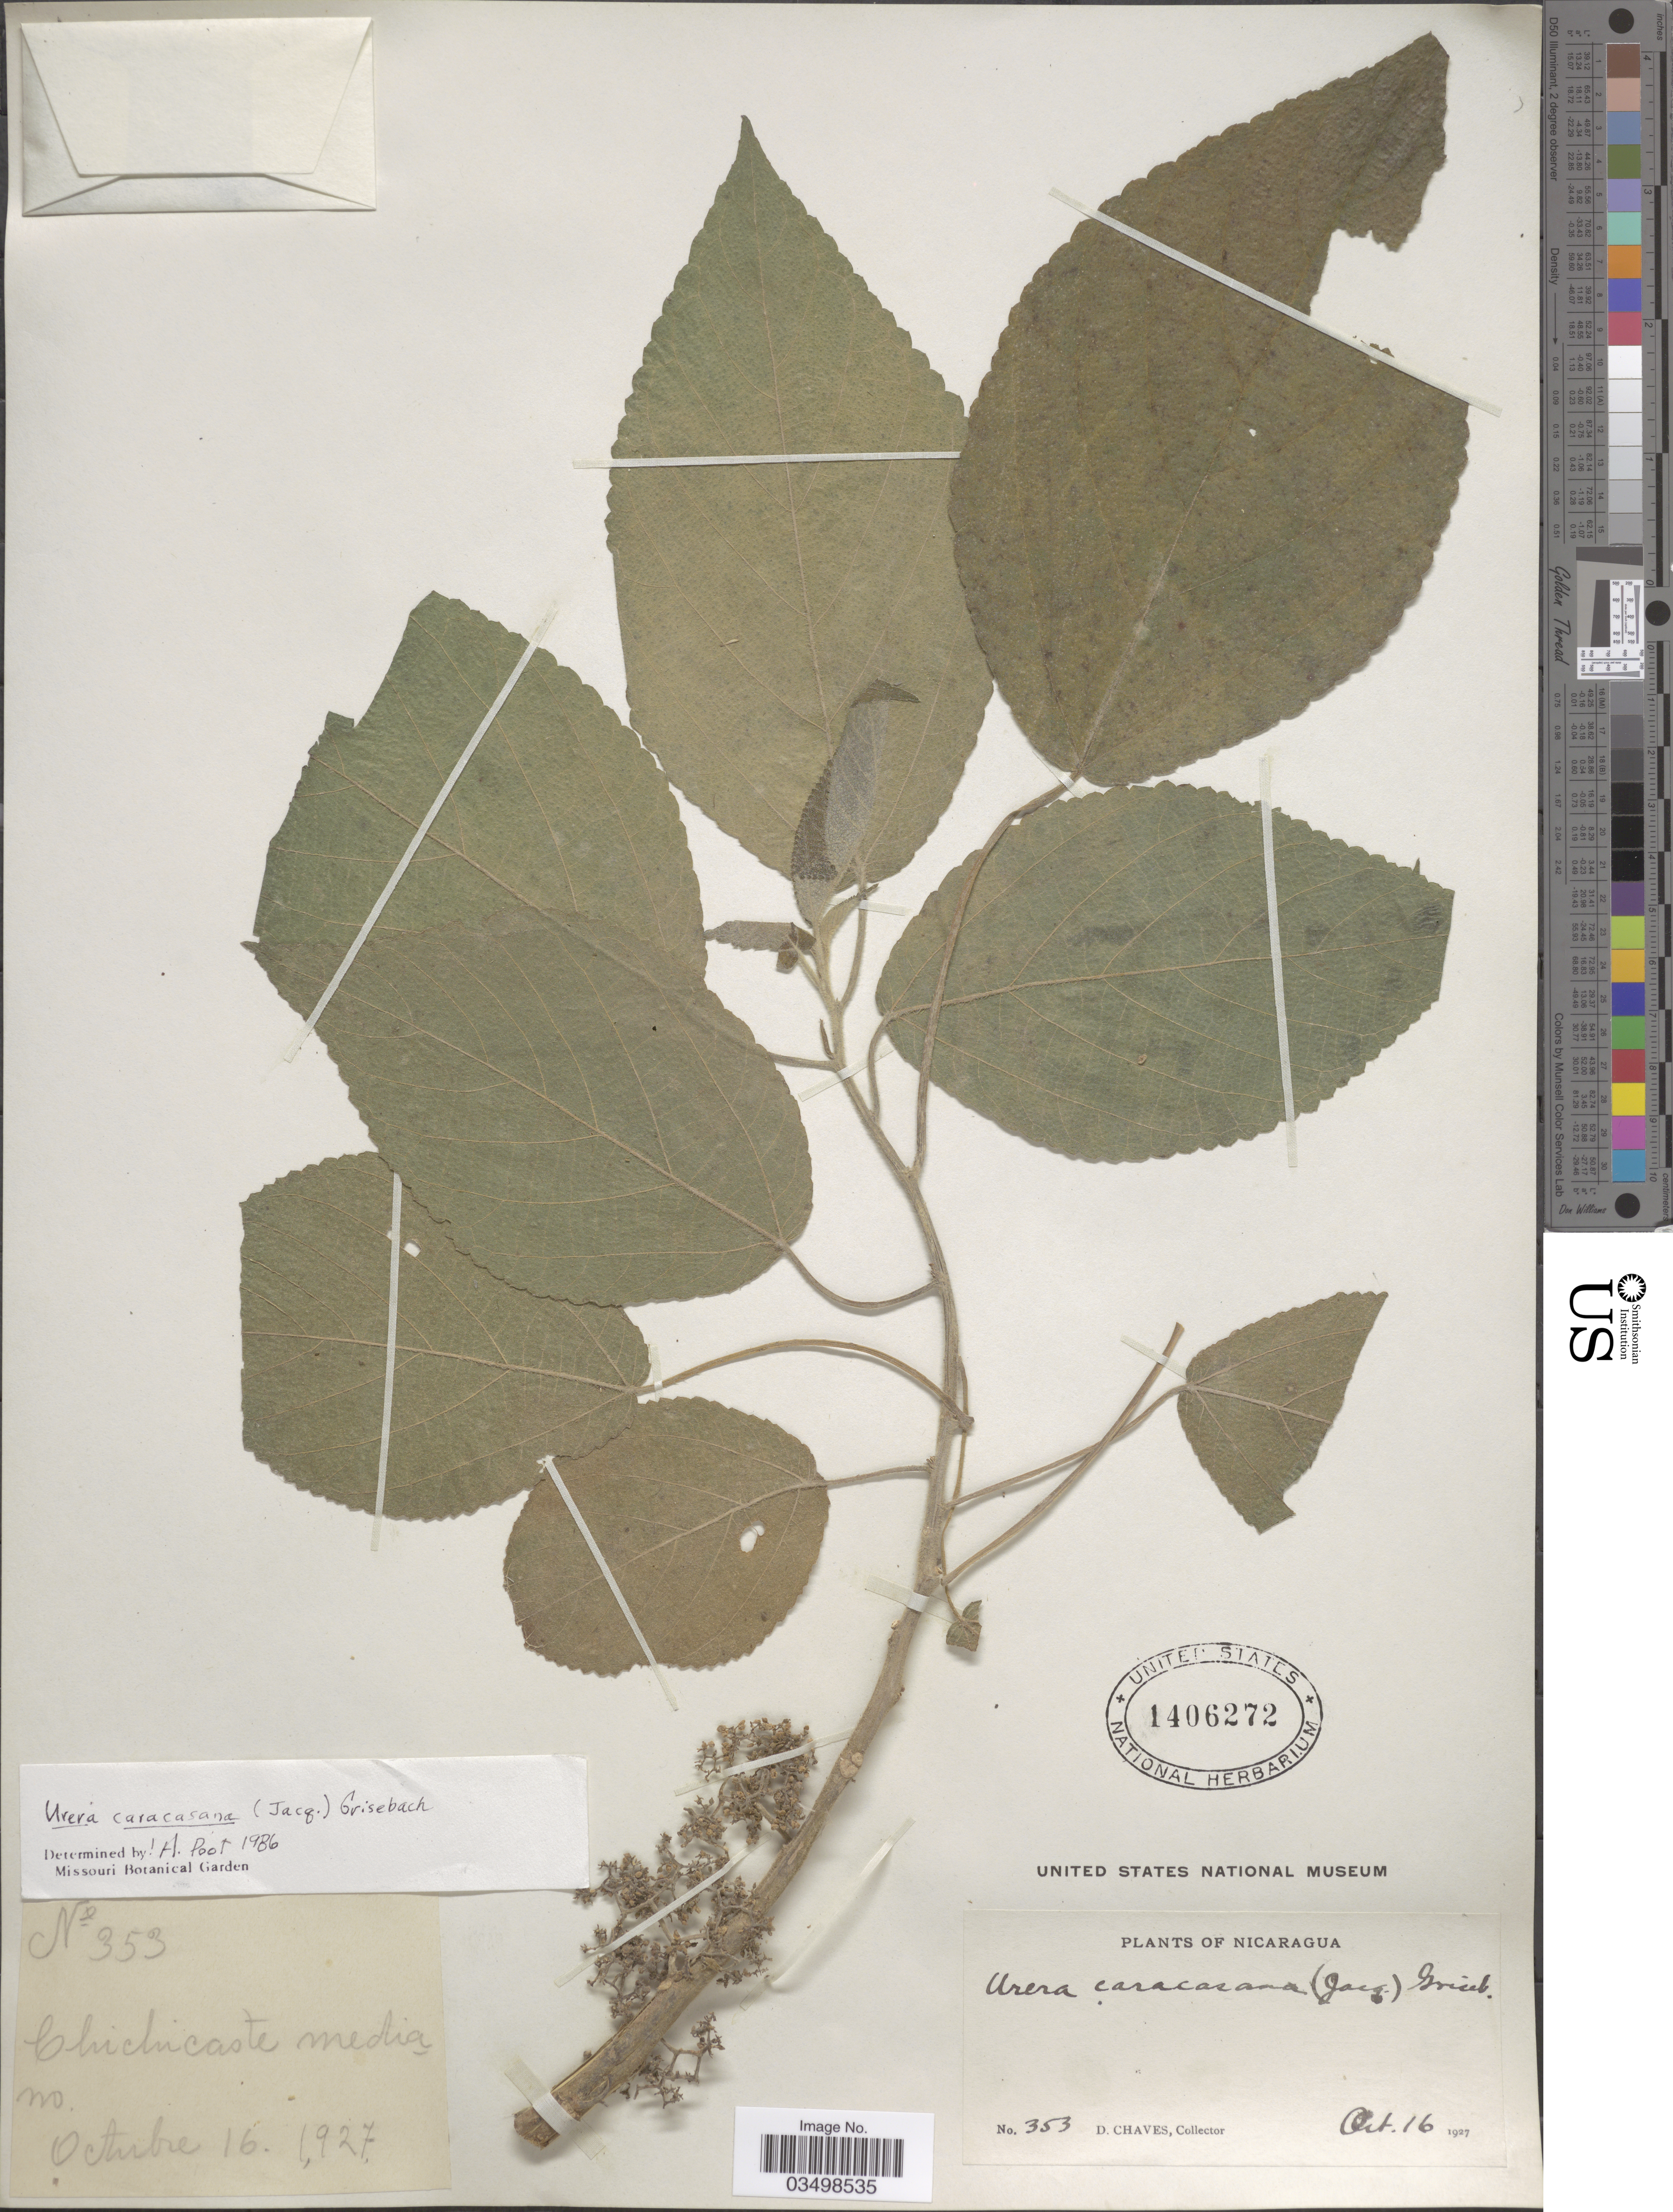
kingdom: Plantae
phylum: Tracheophyta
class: Magnoliopsida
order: Rosales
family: Urticaceae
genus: Urera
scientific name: Urera caracasana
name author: (Jacq.) Gaudich. ex Griseb.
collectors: D. Chaves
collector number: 353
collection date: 1927-10-16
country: Nicaragua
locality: Chichicaste media.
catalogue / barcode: US 1406272